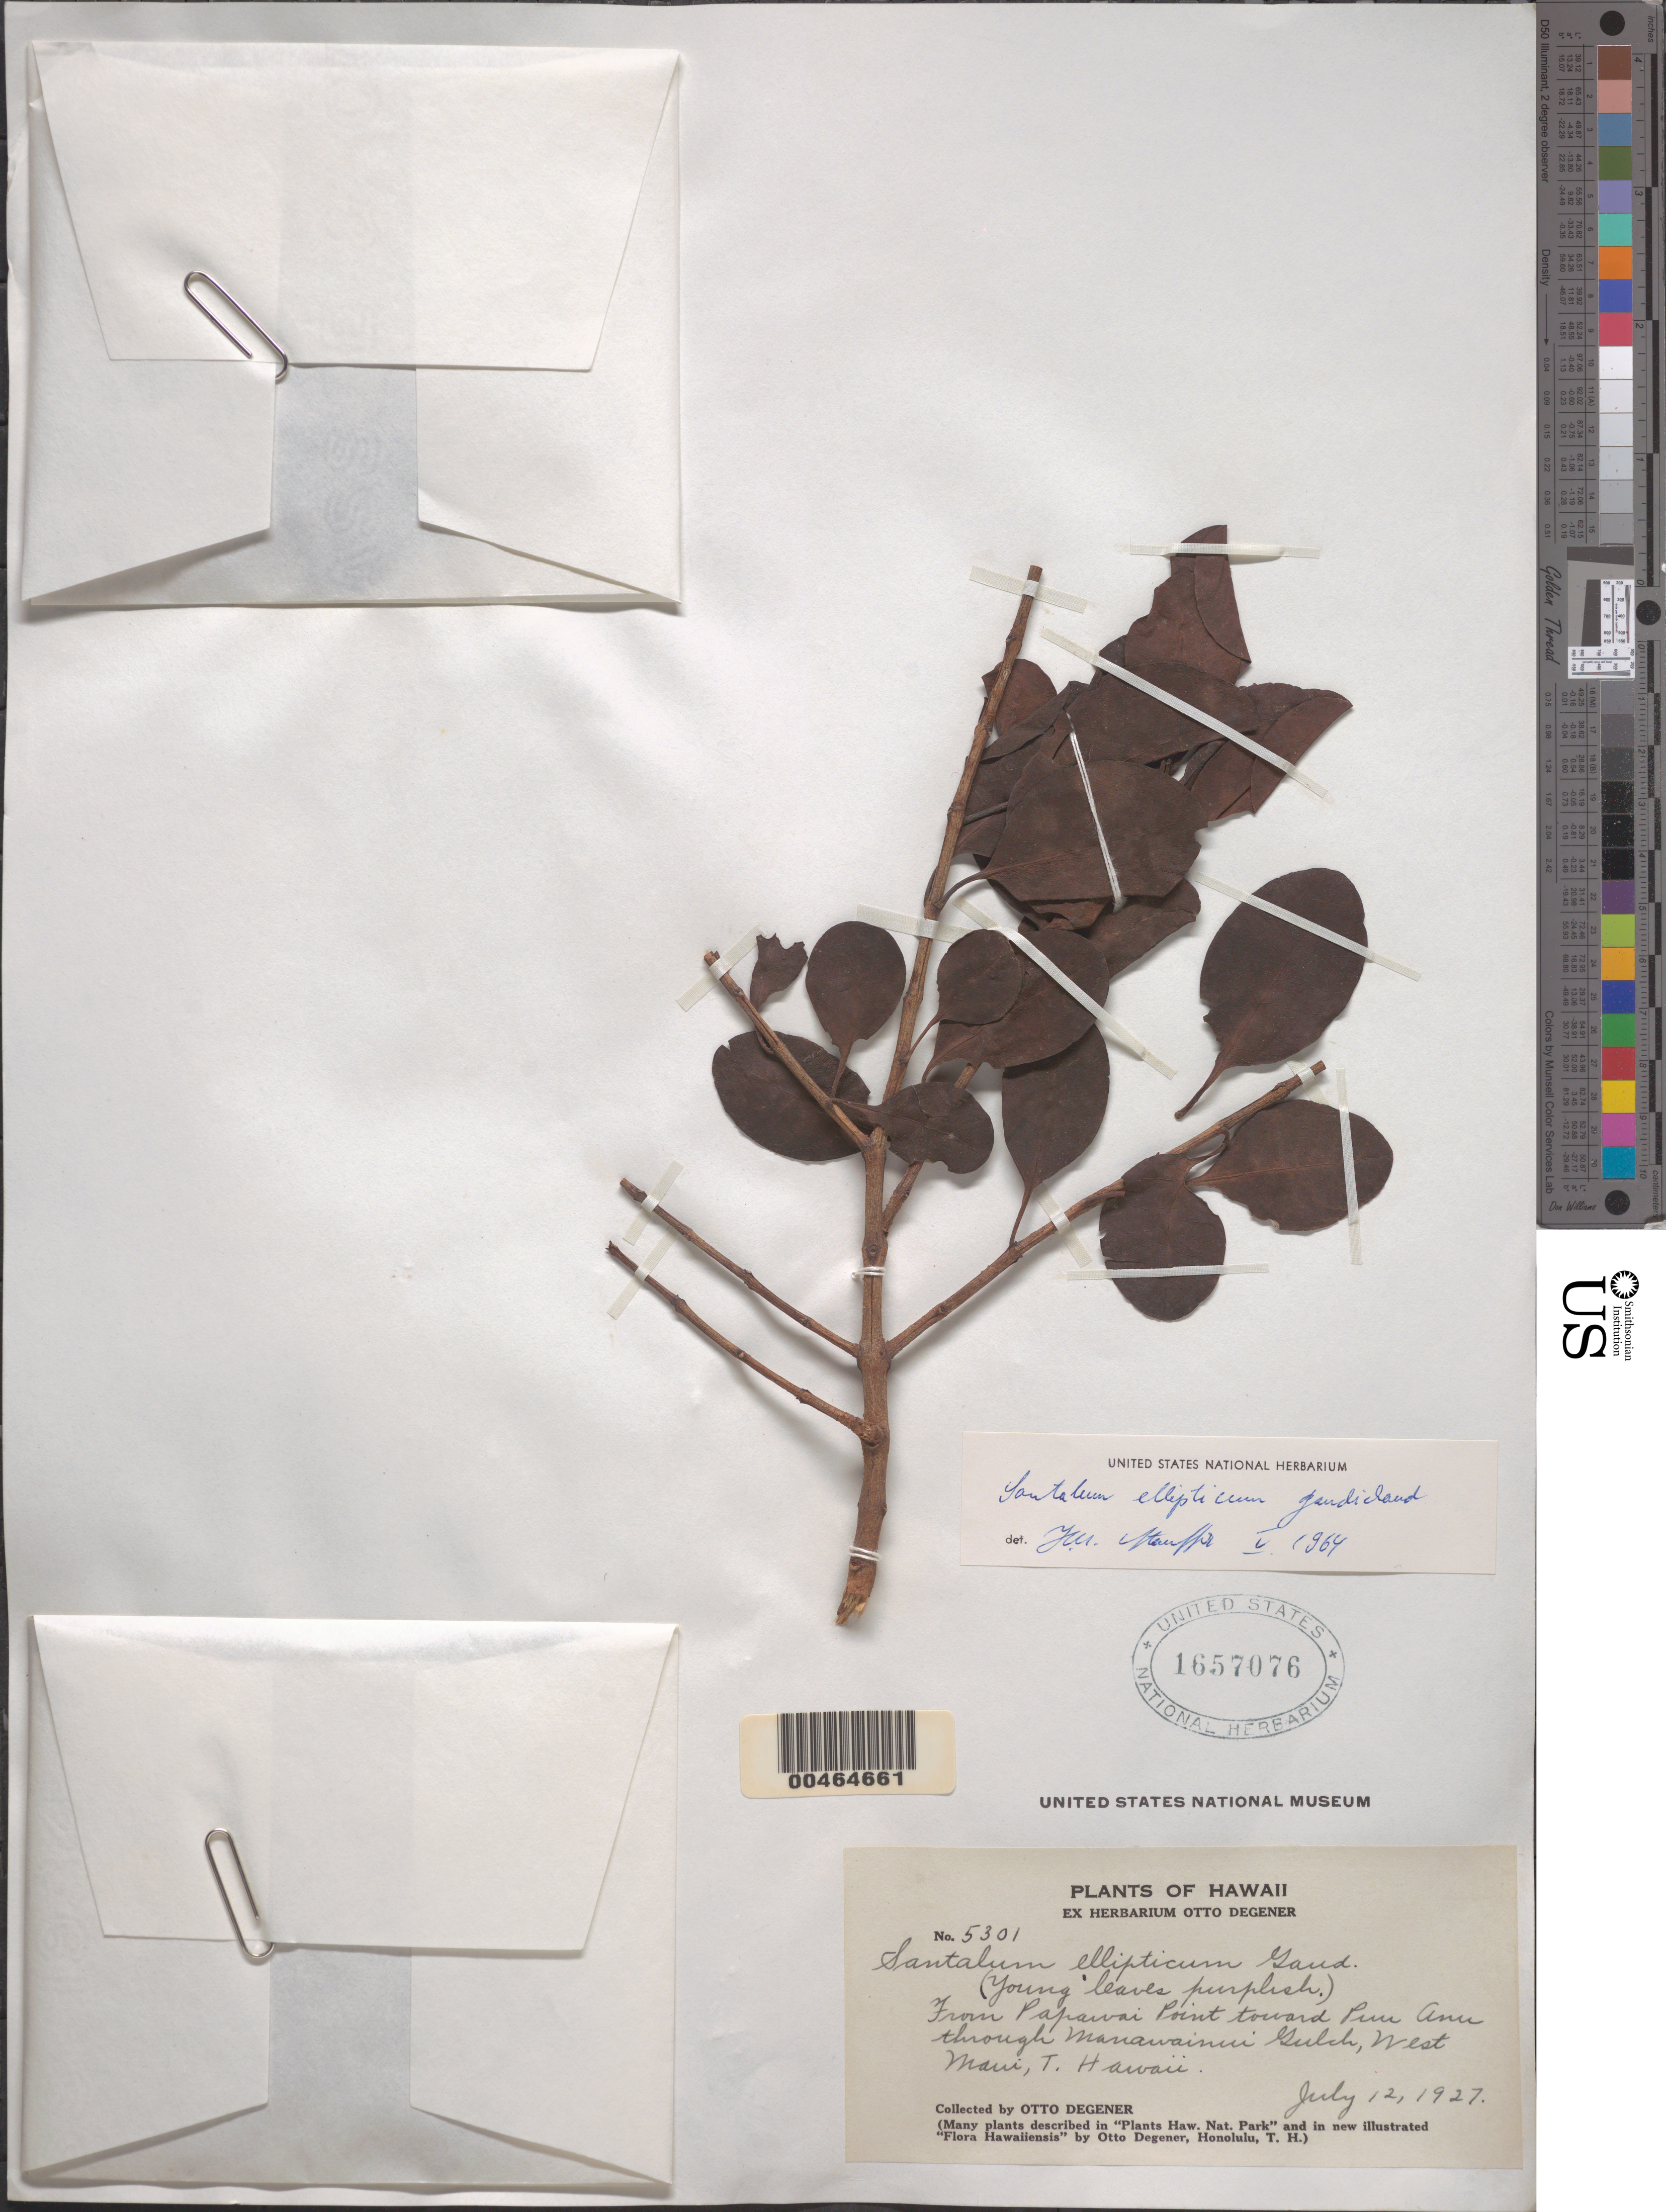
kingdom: Plantae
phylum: Tracheophyta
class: Magnoliopsida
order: Santalales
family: Santalaceae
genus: Santalum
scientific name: Santalum ellipticum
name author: Gaudich.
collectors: O. Degener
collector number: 5301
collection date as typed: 12 Jul 1927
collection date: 1927-07-12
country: United States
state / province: Hawaii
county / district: Maui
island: Maui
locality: From Papawai Point toward Puu Anu through Manawainui Gulch, W Maui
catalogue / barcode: US 1657076